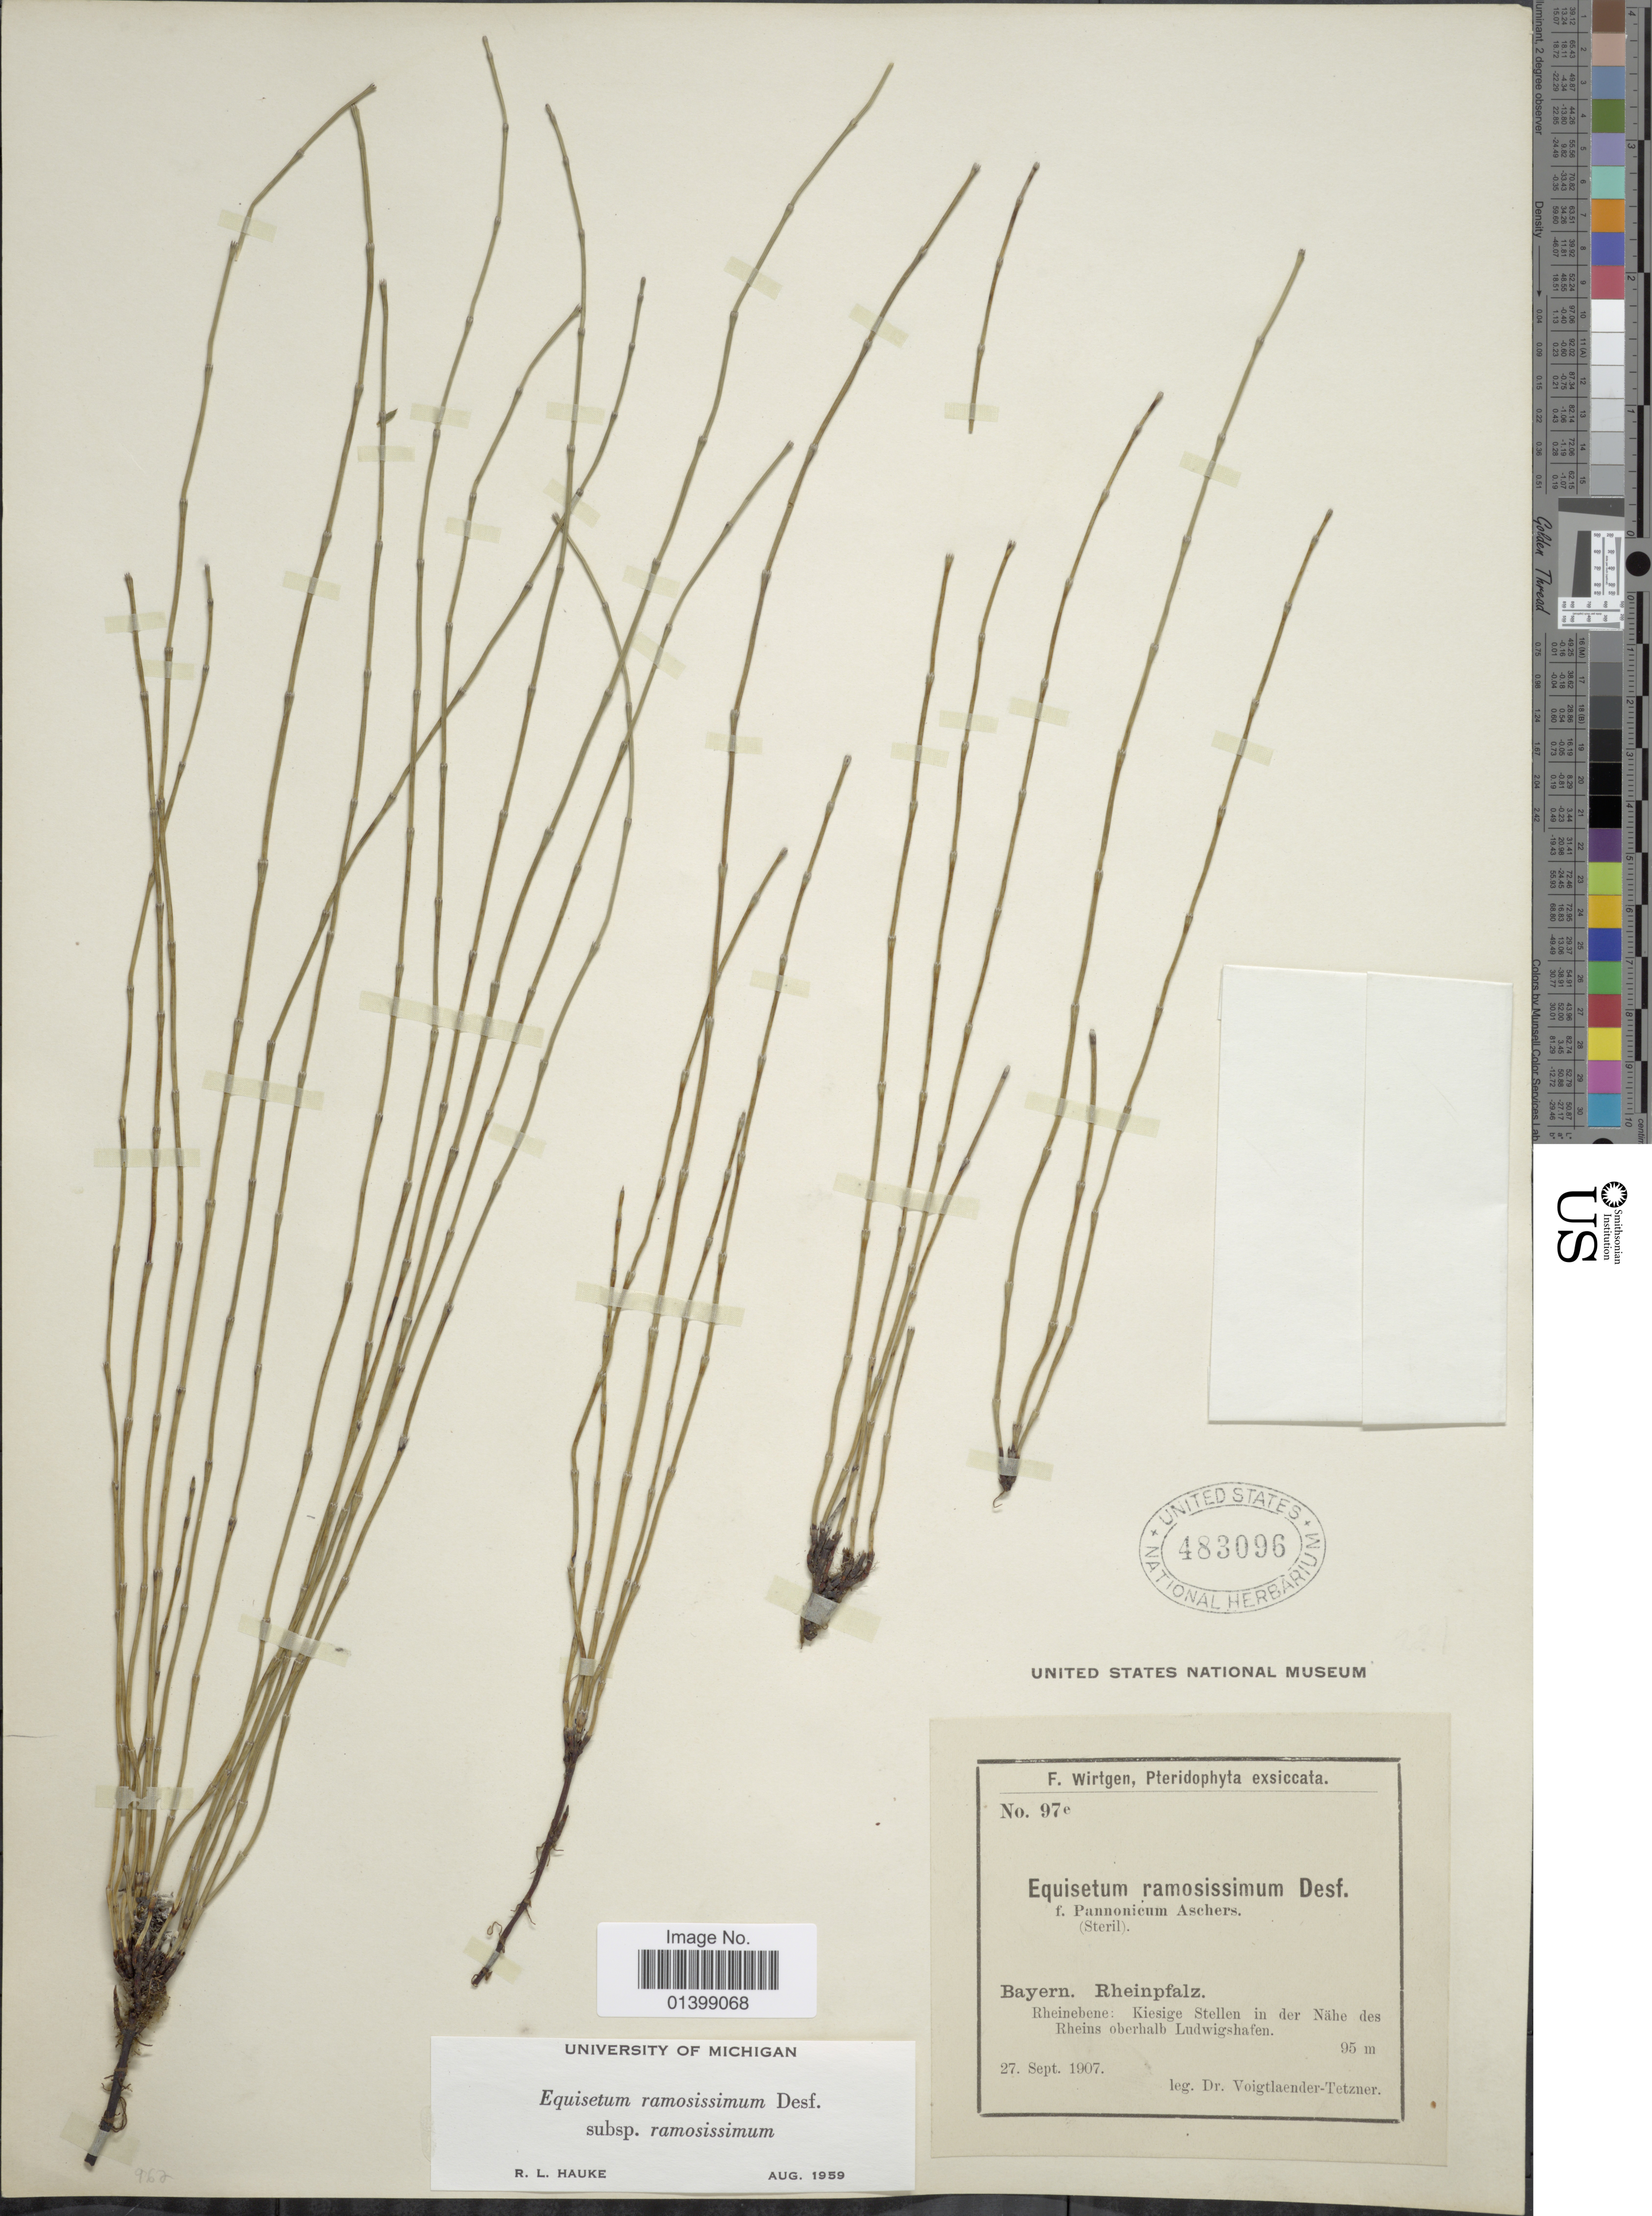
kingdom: Plantae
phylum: Tracheophyta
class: Polypodiopsida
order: Equisetales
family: Equisetaceae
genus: Equisetum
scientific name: Equisetum ramosissimum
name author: Desf.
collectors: W. Voigtlander-Tetzner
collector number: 97e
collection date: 1907-09-27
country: Germany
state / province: Bayern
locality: Rheinpfalz, Rheinebene: Kiesige Stellen in der Nähe des Rheins oberhalb Ludwigshafen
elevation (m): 95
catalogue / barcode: US 483096